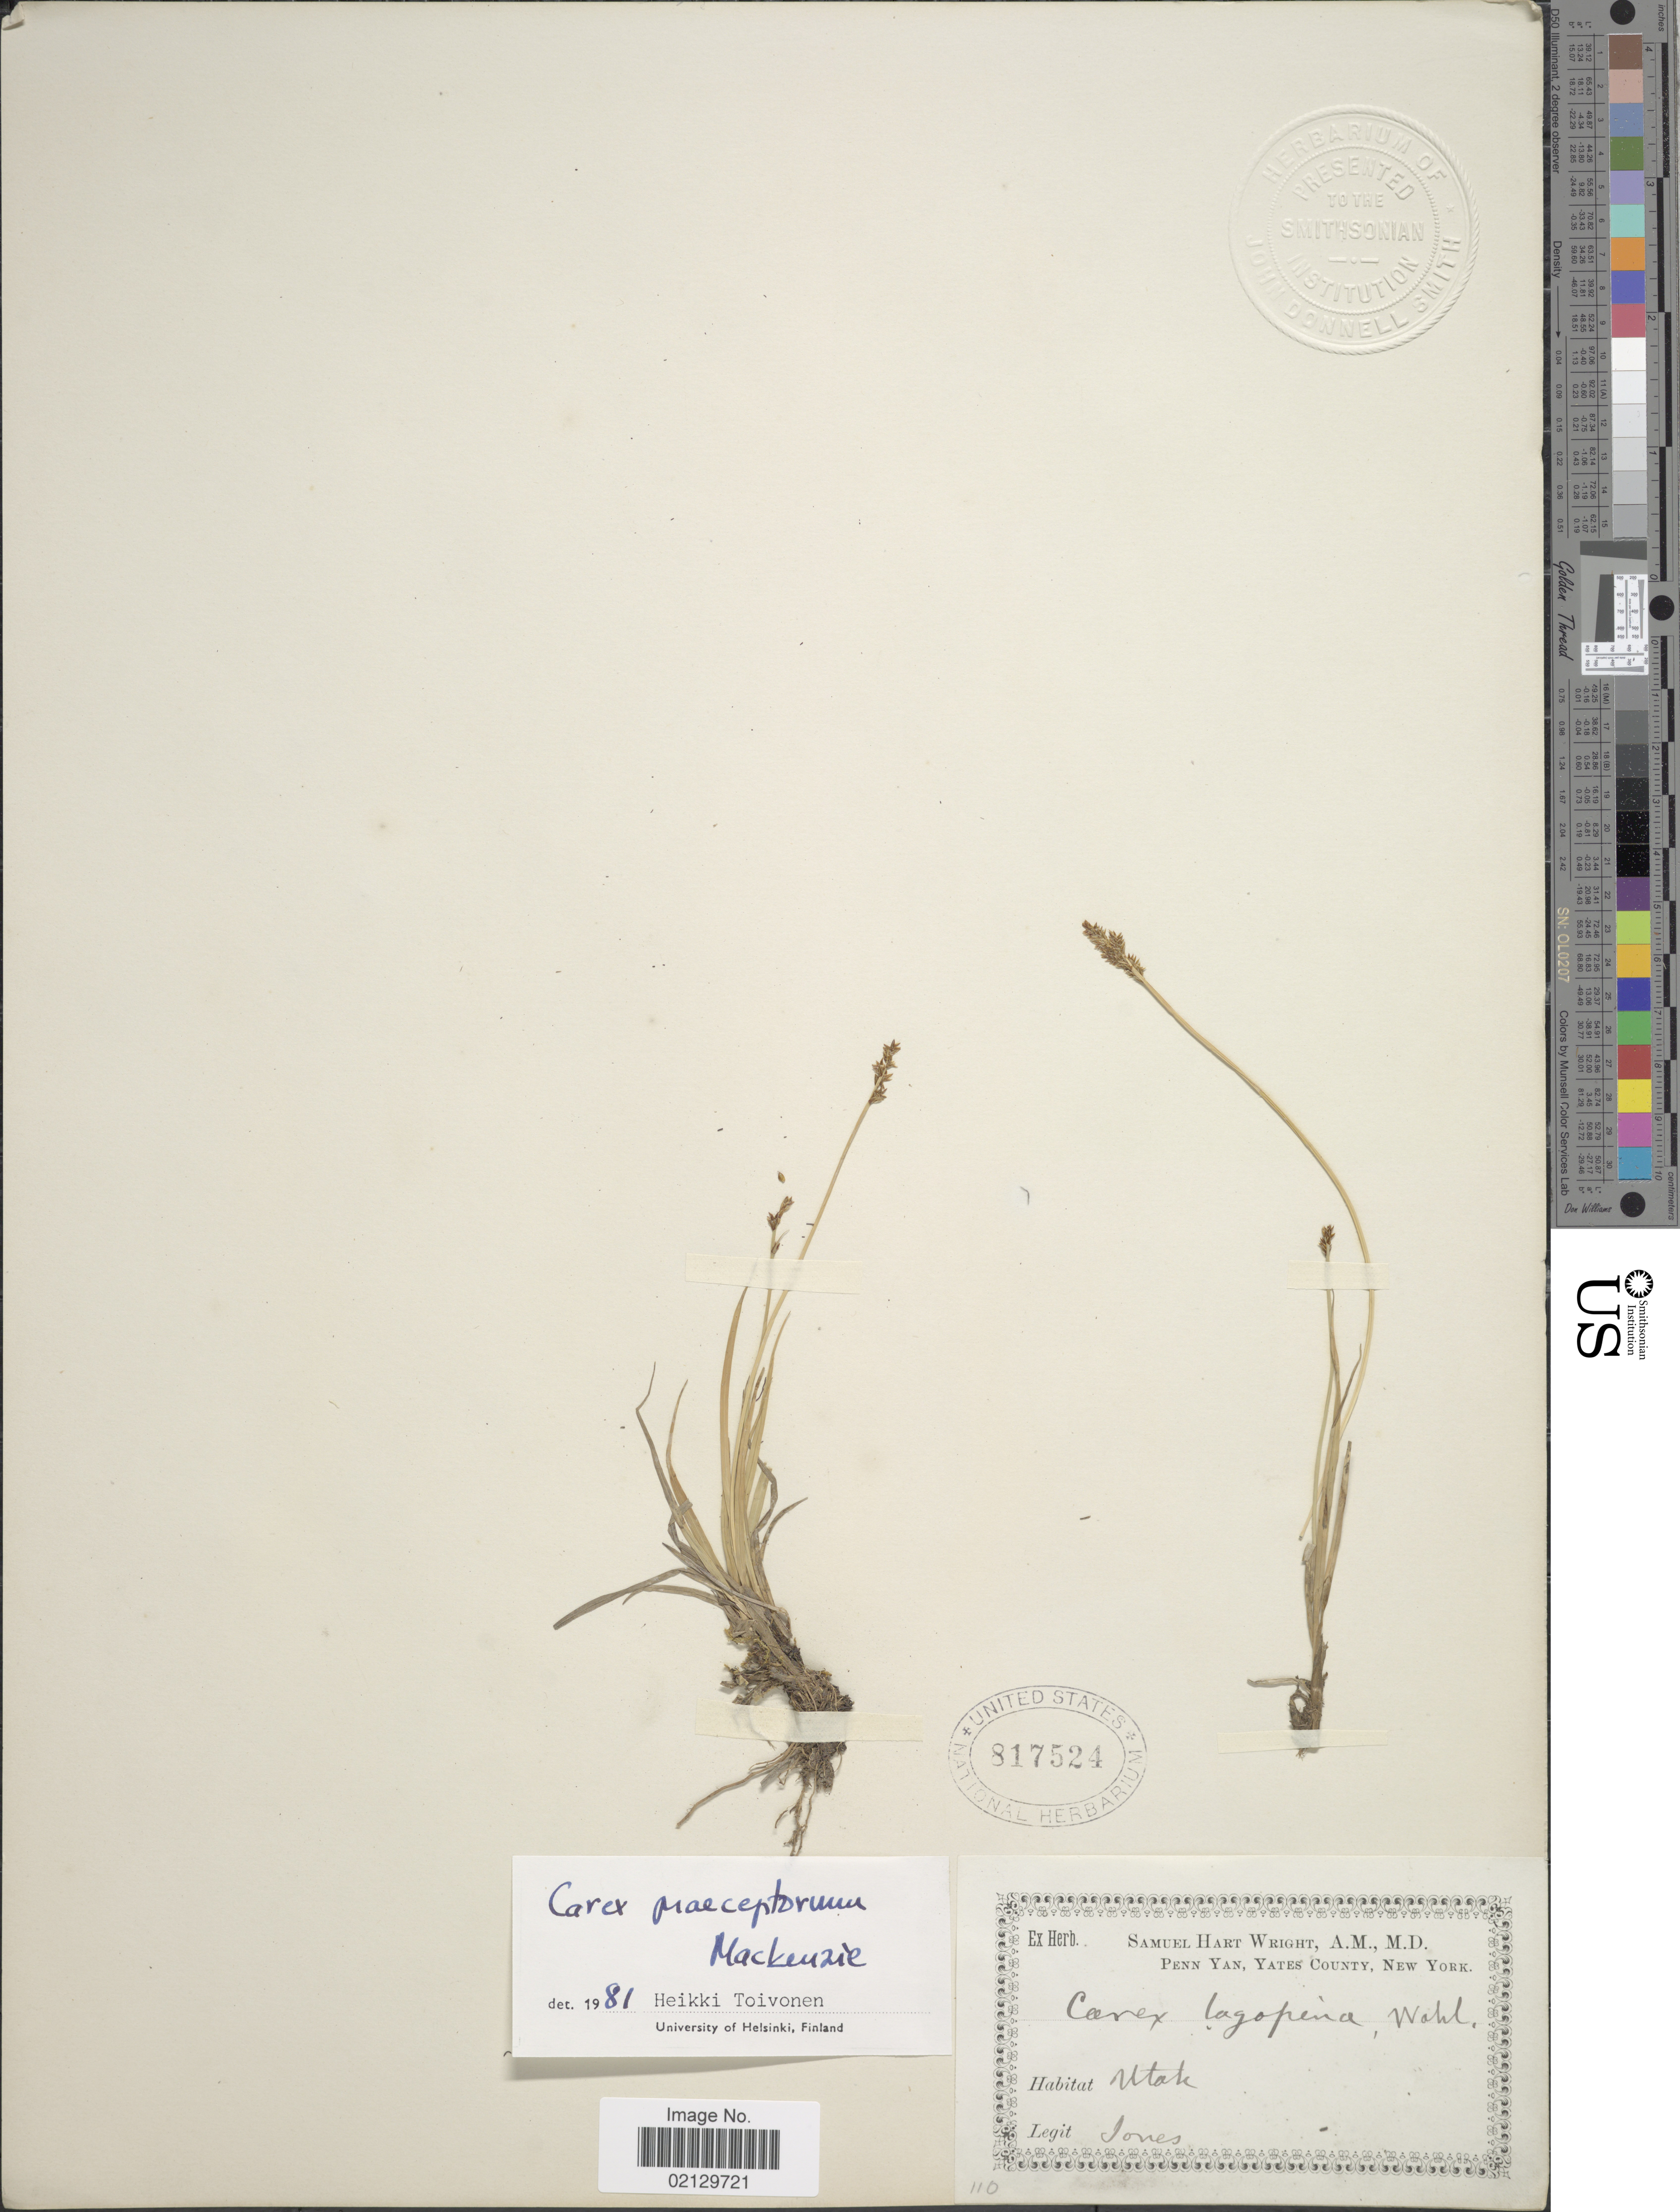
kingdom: Plantae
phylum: Tracheophyta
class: Liliopsida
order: Poales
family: Cyperaceae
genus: Carex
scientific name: Carex praeceptorum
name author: Mack.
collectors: -- Jones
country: United States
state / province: Utah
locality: Utah.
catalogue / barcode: US 817524